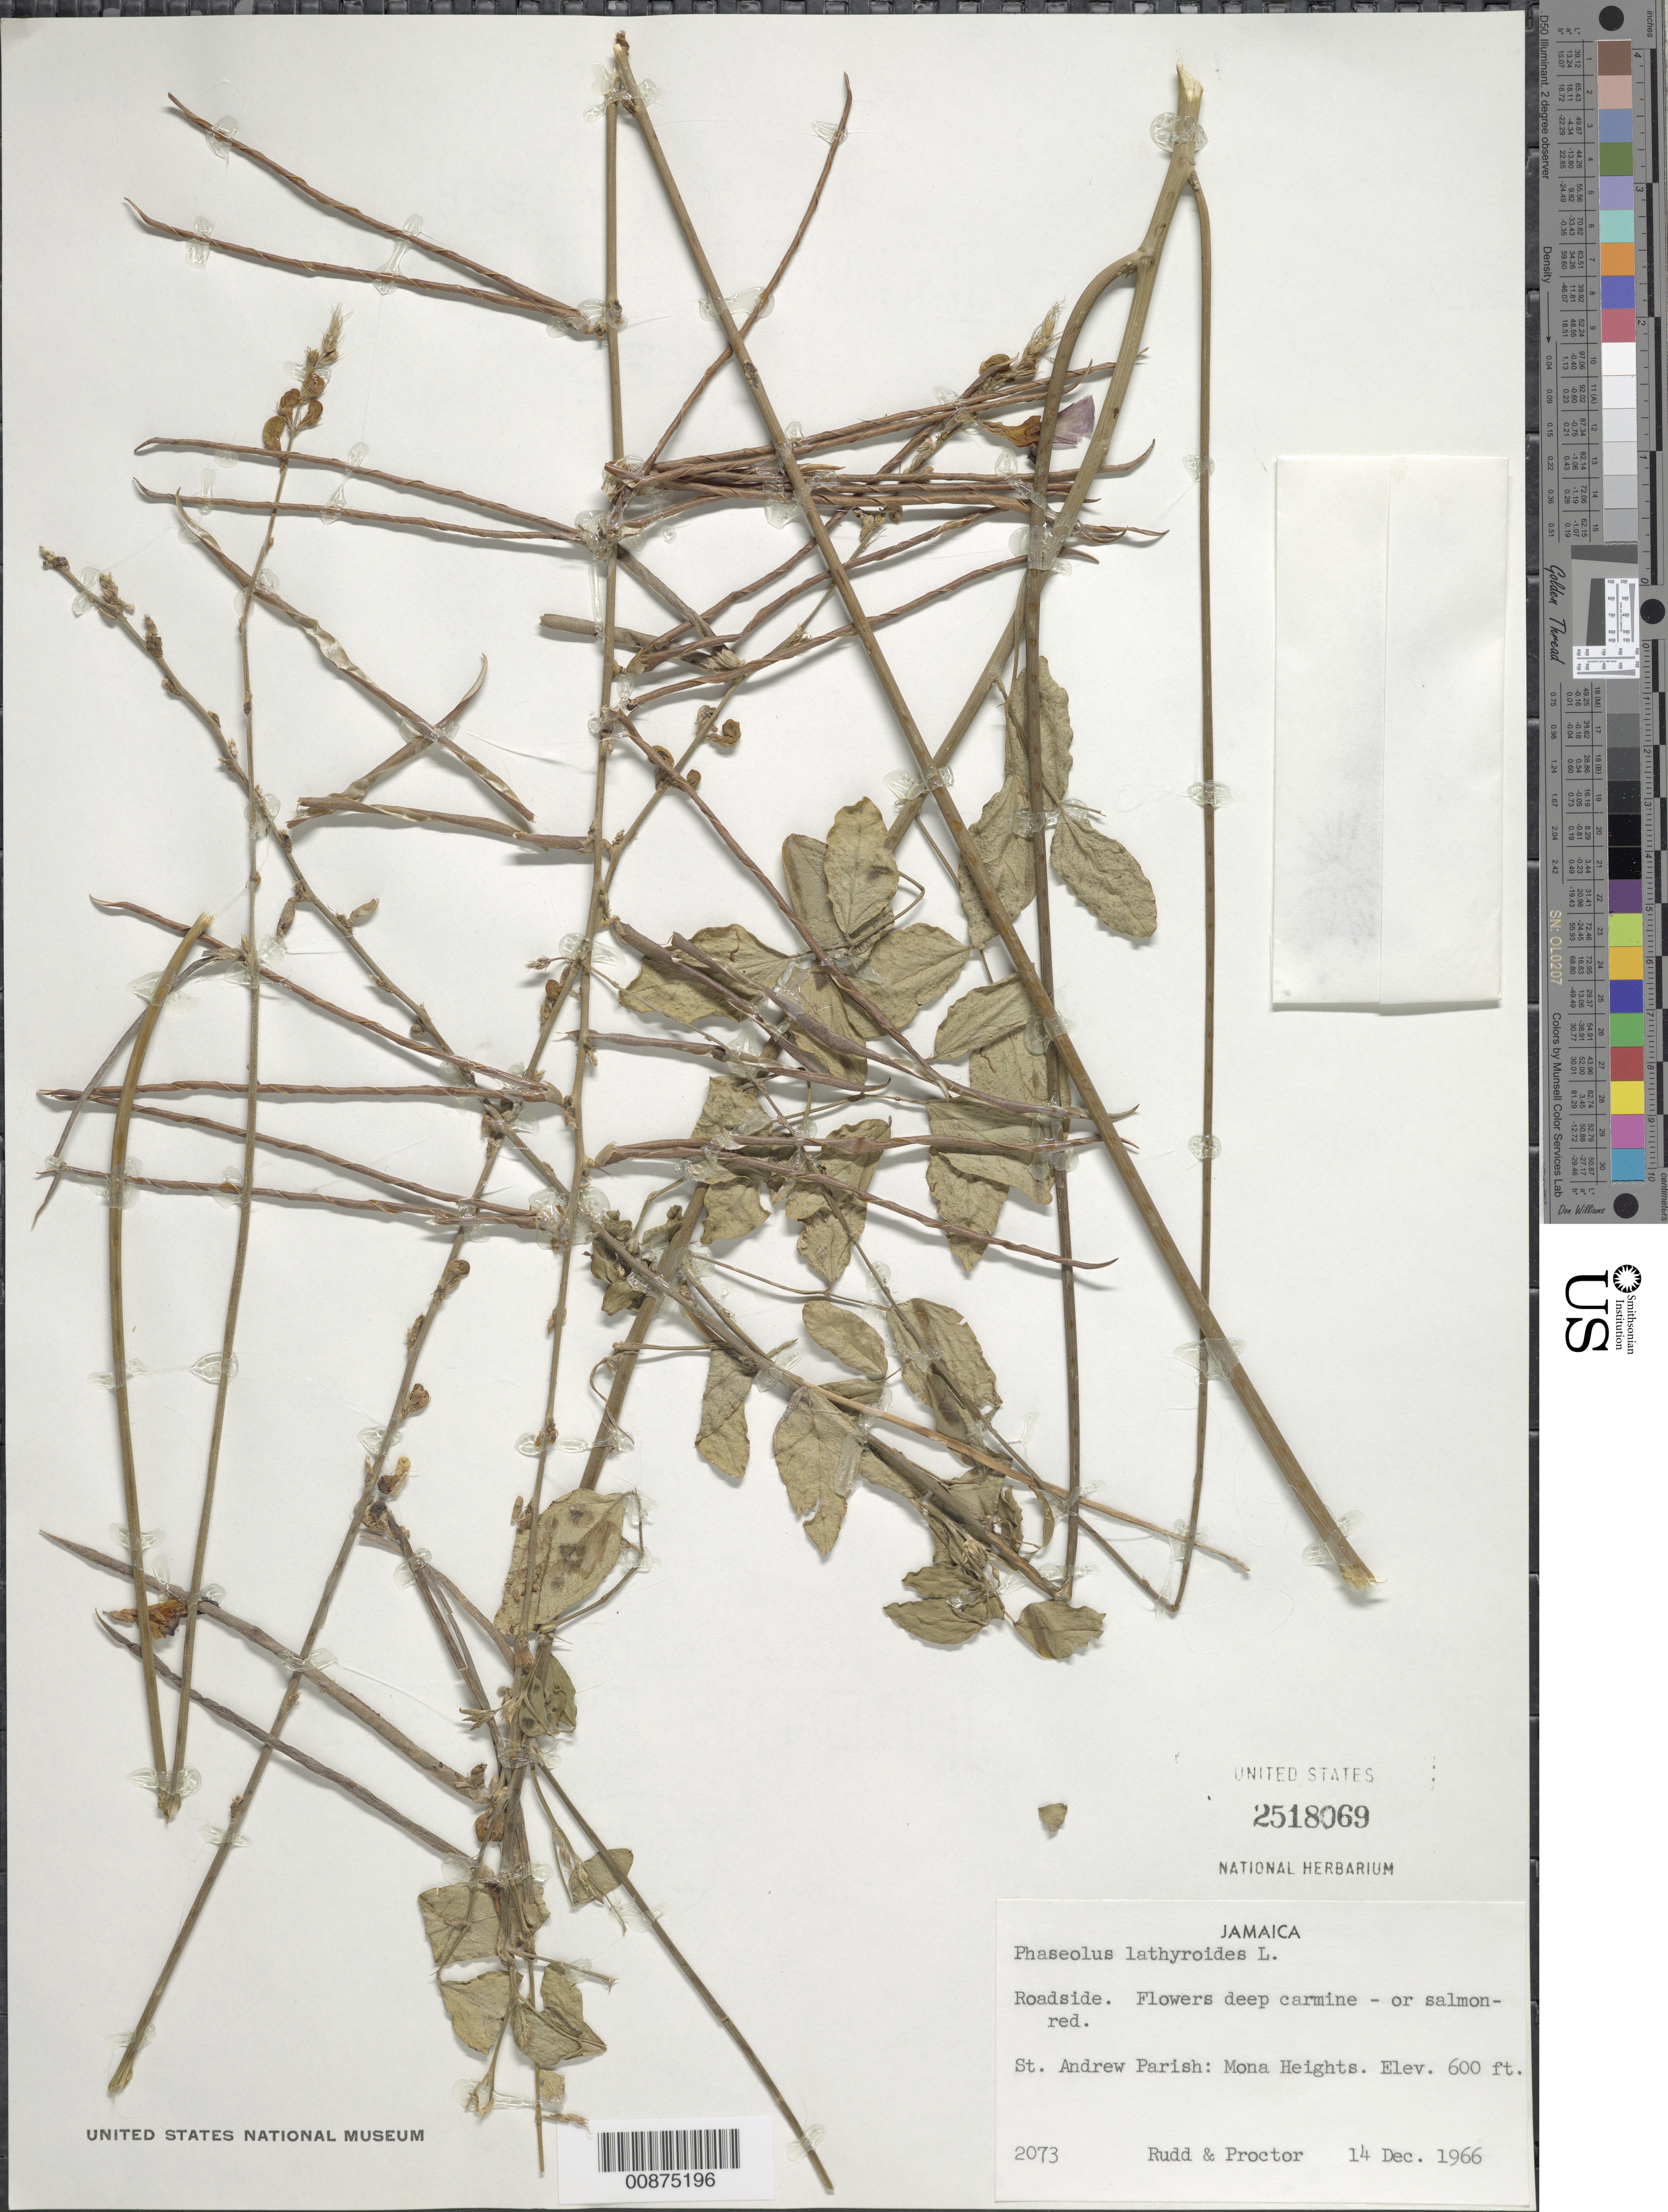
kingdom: Plantae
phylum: Tracheophyta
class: Magnoliopsida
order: Fabales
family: Fabaceae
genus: Macroptilium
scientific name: Macroptilium lathyroides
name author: (L.) Urb.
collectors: V. E. Rudd & -- Proctor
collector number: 2073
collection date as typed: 14 Dec 1966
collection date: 1966-12-14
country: Jamaica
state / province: Saint Andrew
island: Jamaica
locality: Mona Heights.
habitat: Roadside.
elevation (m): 183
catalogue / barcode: US 2518069